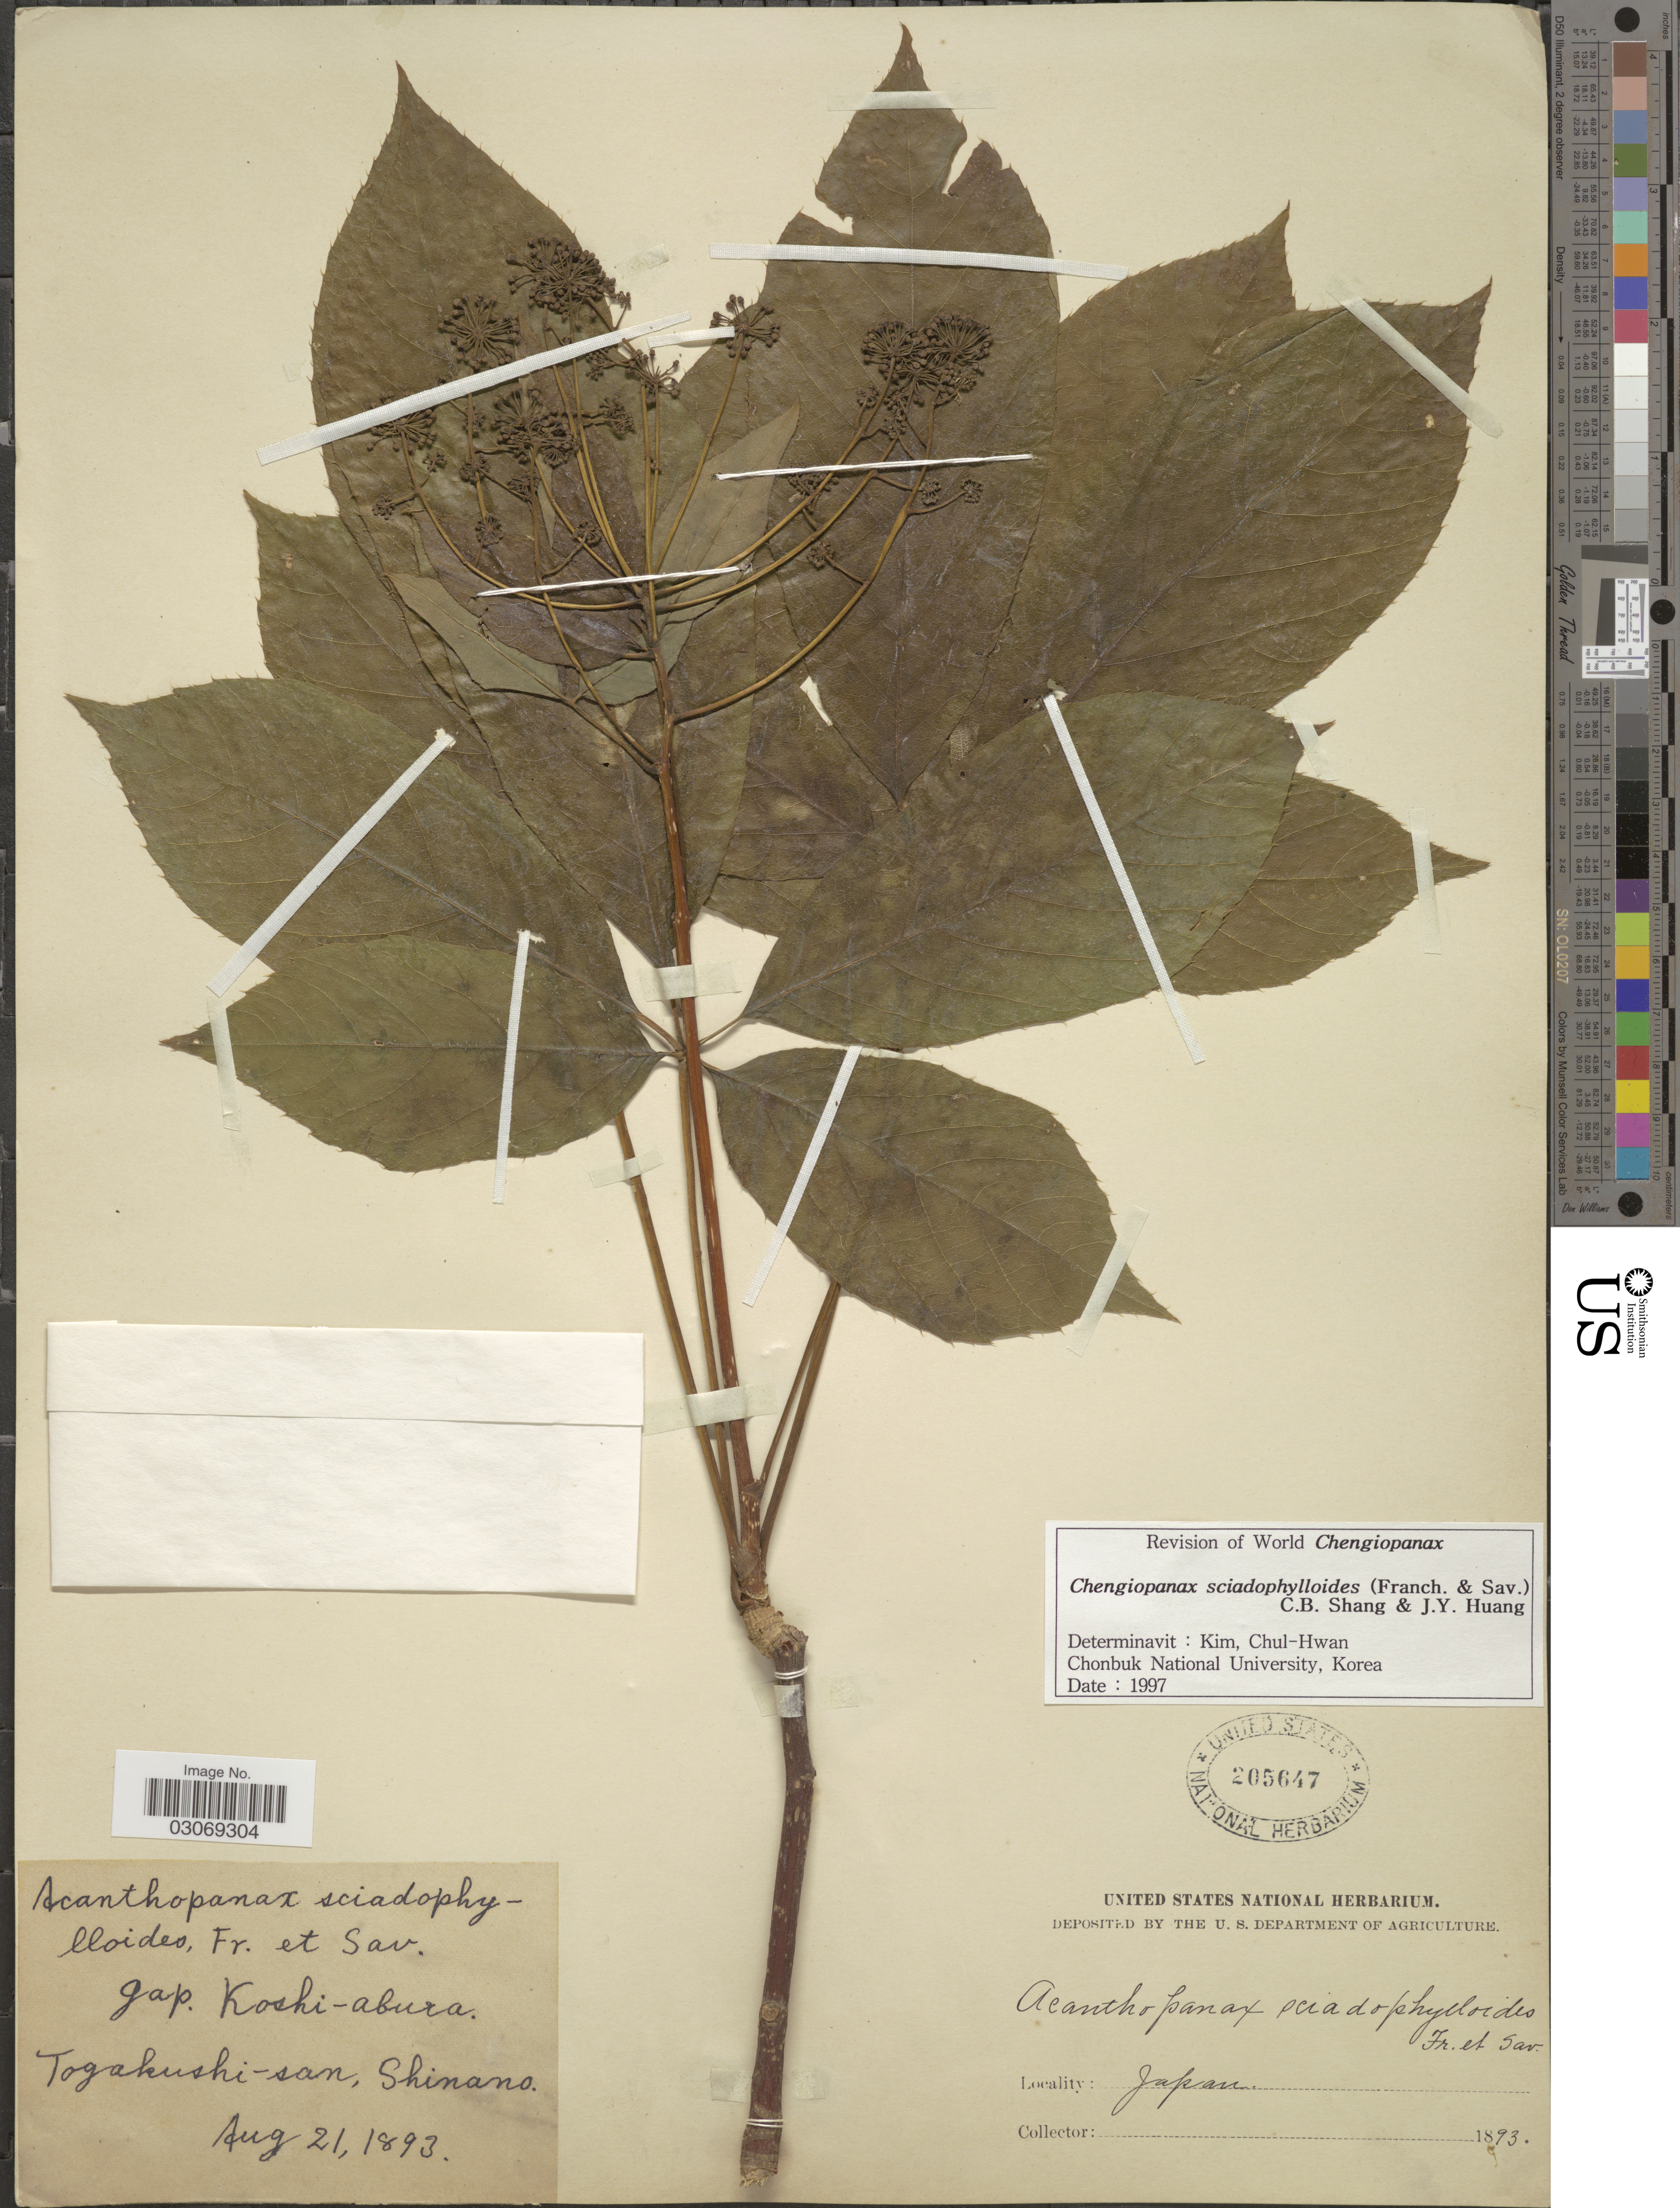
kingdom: Plantae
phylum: Tracheophyta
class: Magnoliopsida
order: Apiales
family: Araliaceae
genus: Chengiopanax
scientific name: Chengiopanax sciadophylloides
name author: (Franch. & Sav.) C.B. Shang & J.Y. Huang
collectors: ex herb. United States National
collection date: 1893-08-21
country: Japan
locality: Togakushi-san, Shinano.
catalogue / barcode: US 205647